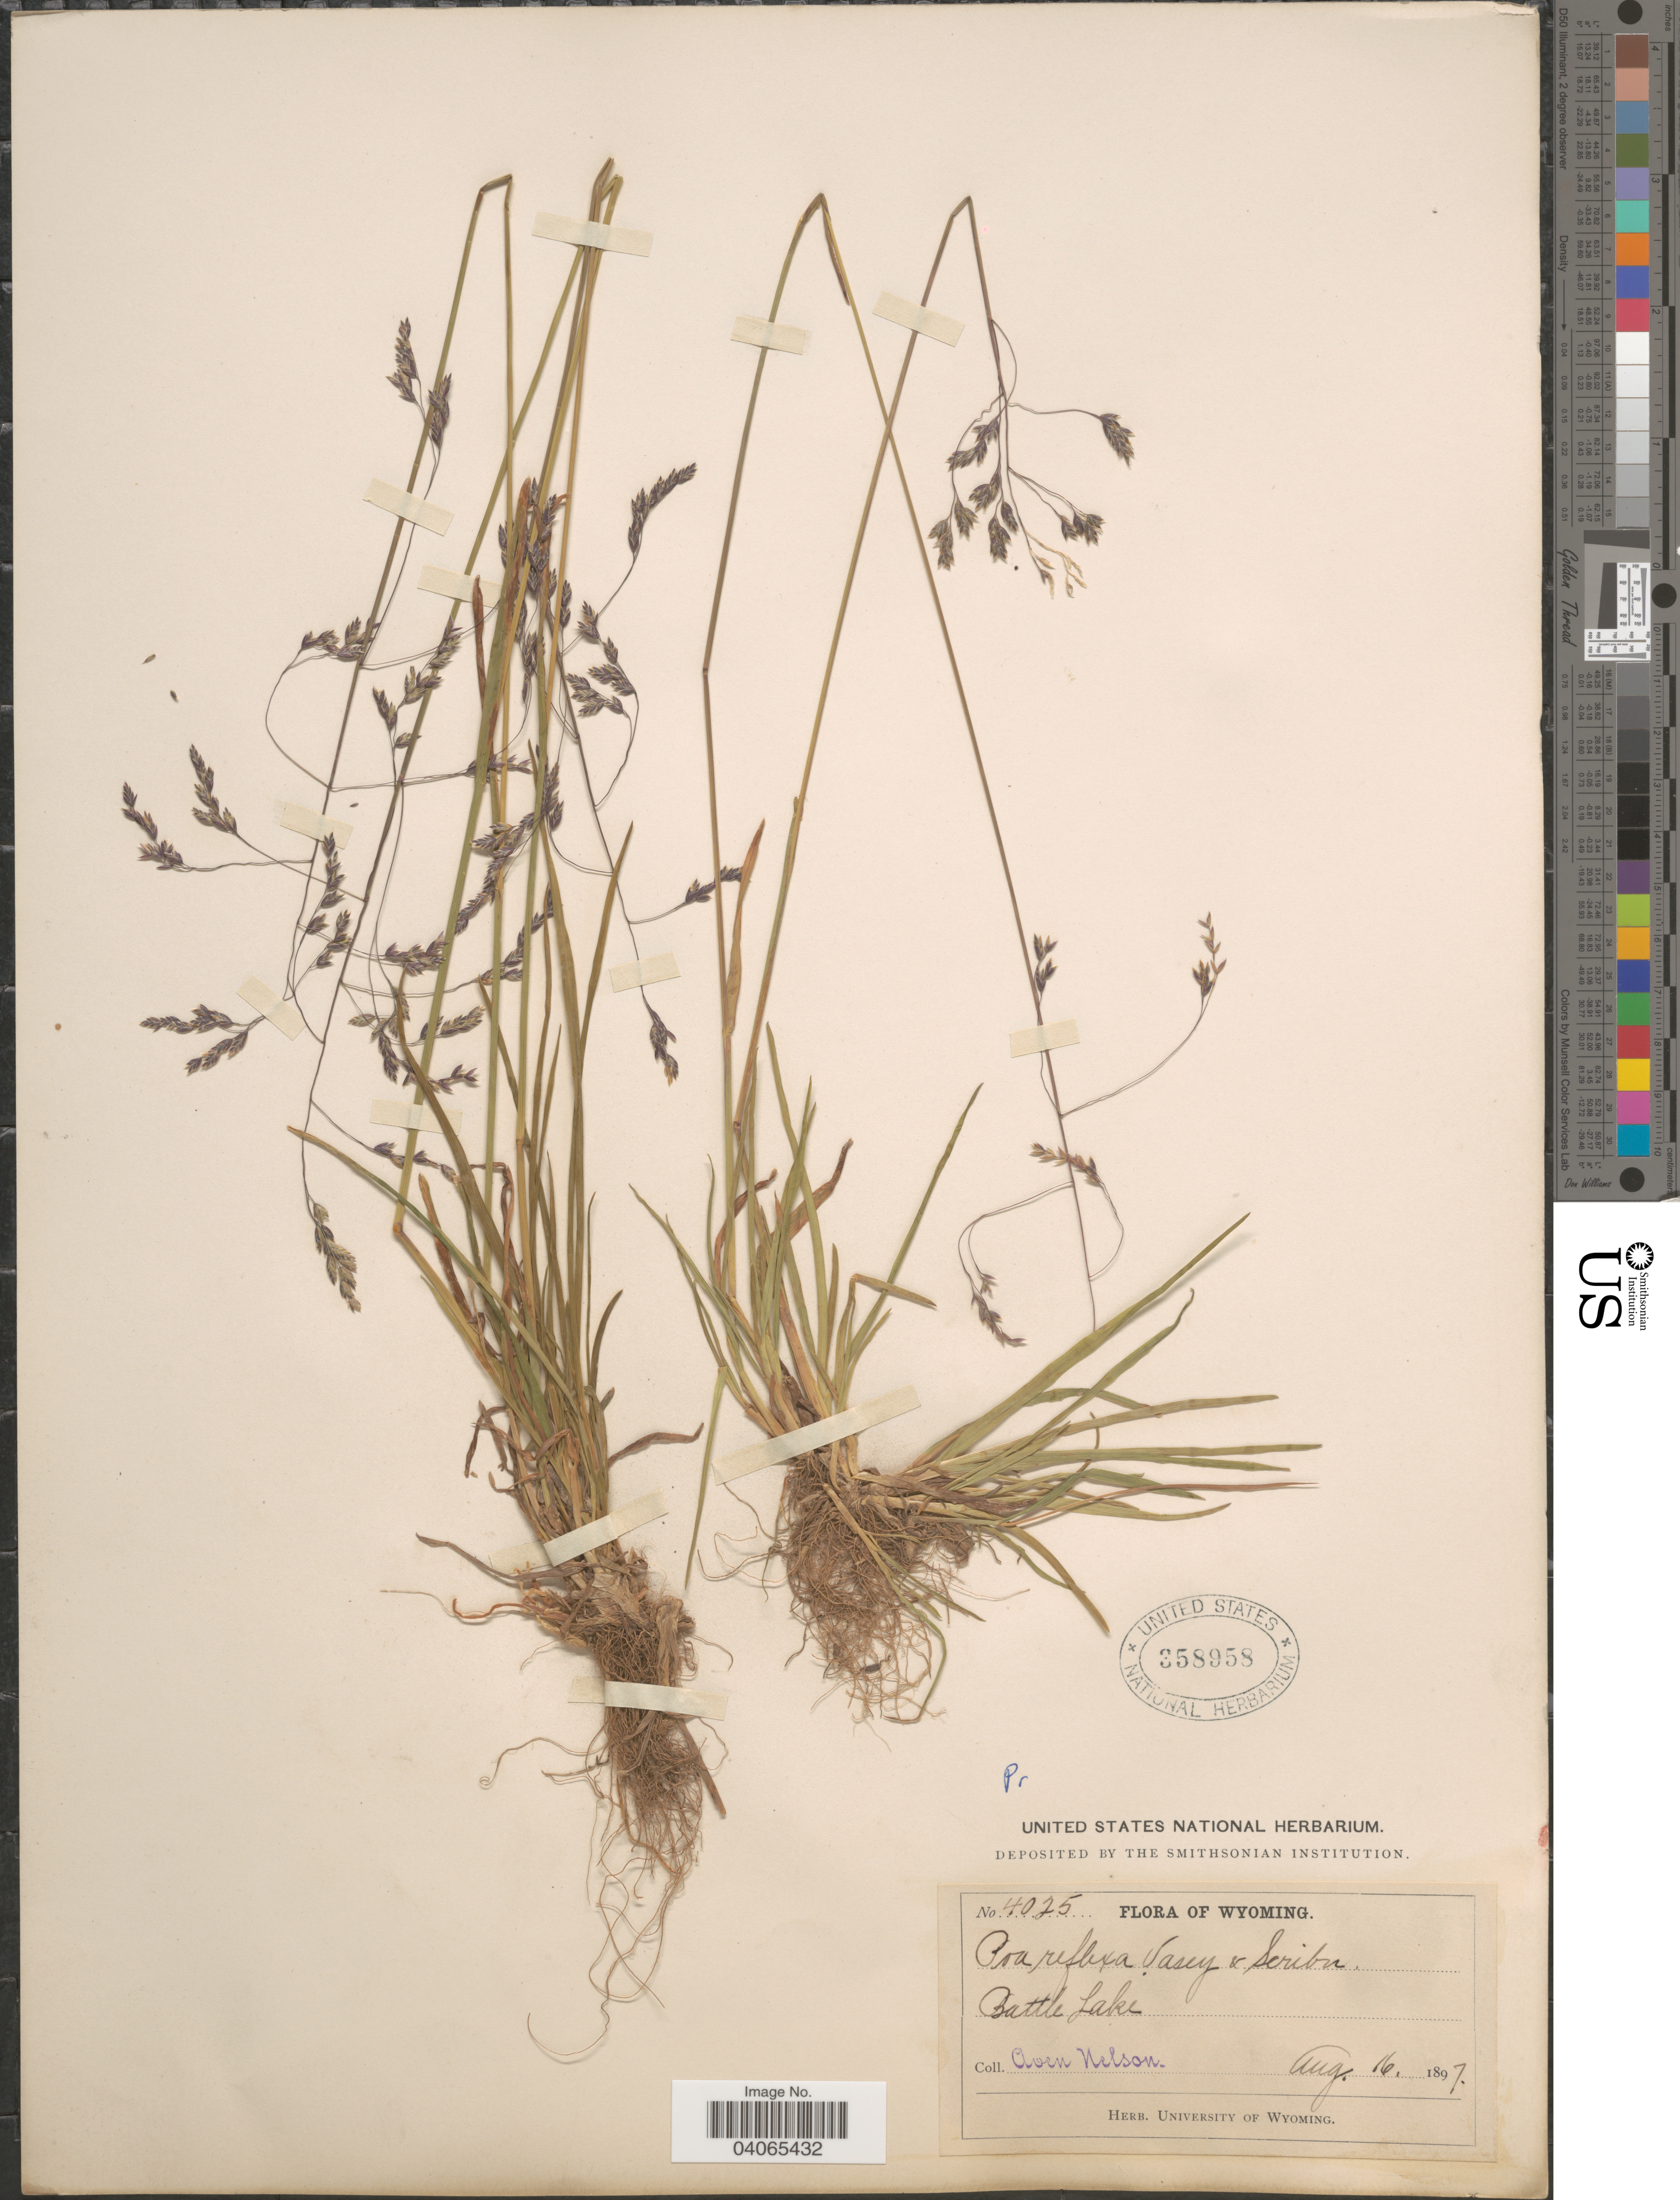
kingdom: Plantae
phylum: Tracheophyta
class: Liliopsida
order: Poales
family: Poaceae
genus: Poa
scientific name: Poa reflexa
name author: Vasey & Scribn.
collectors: A. Nelson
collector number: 4025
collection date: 1897-08-16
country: United States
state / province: Wyoming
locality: Battle Lake.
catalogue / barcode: US 358958